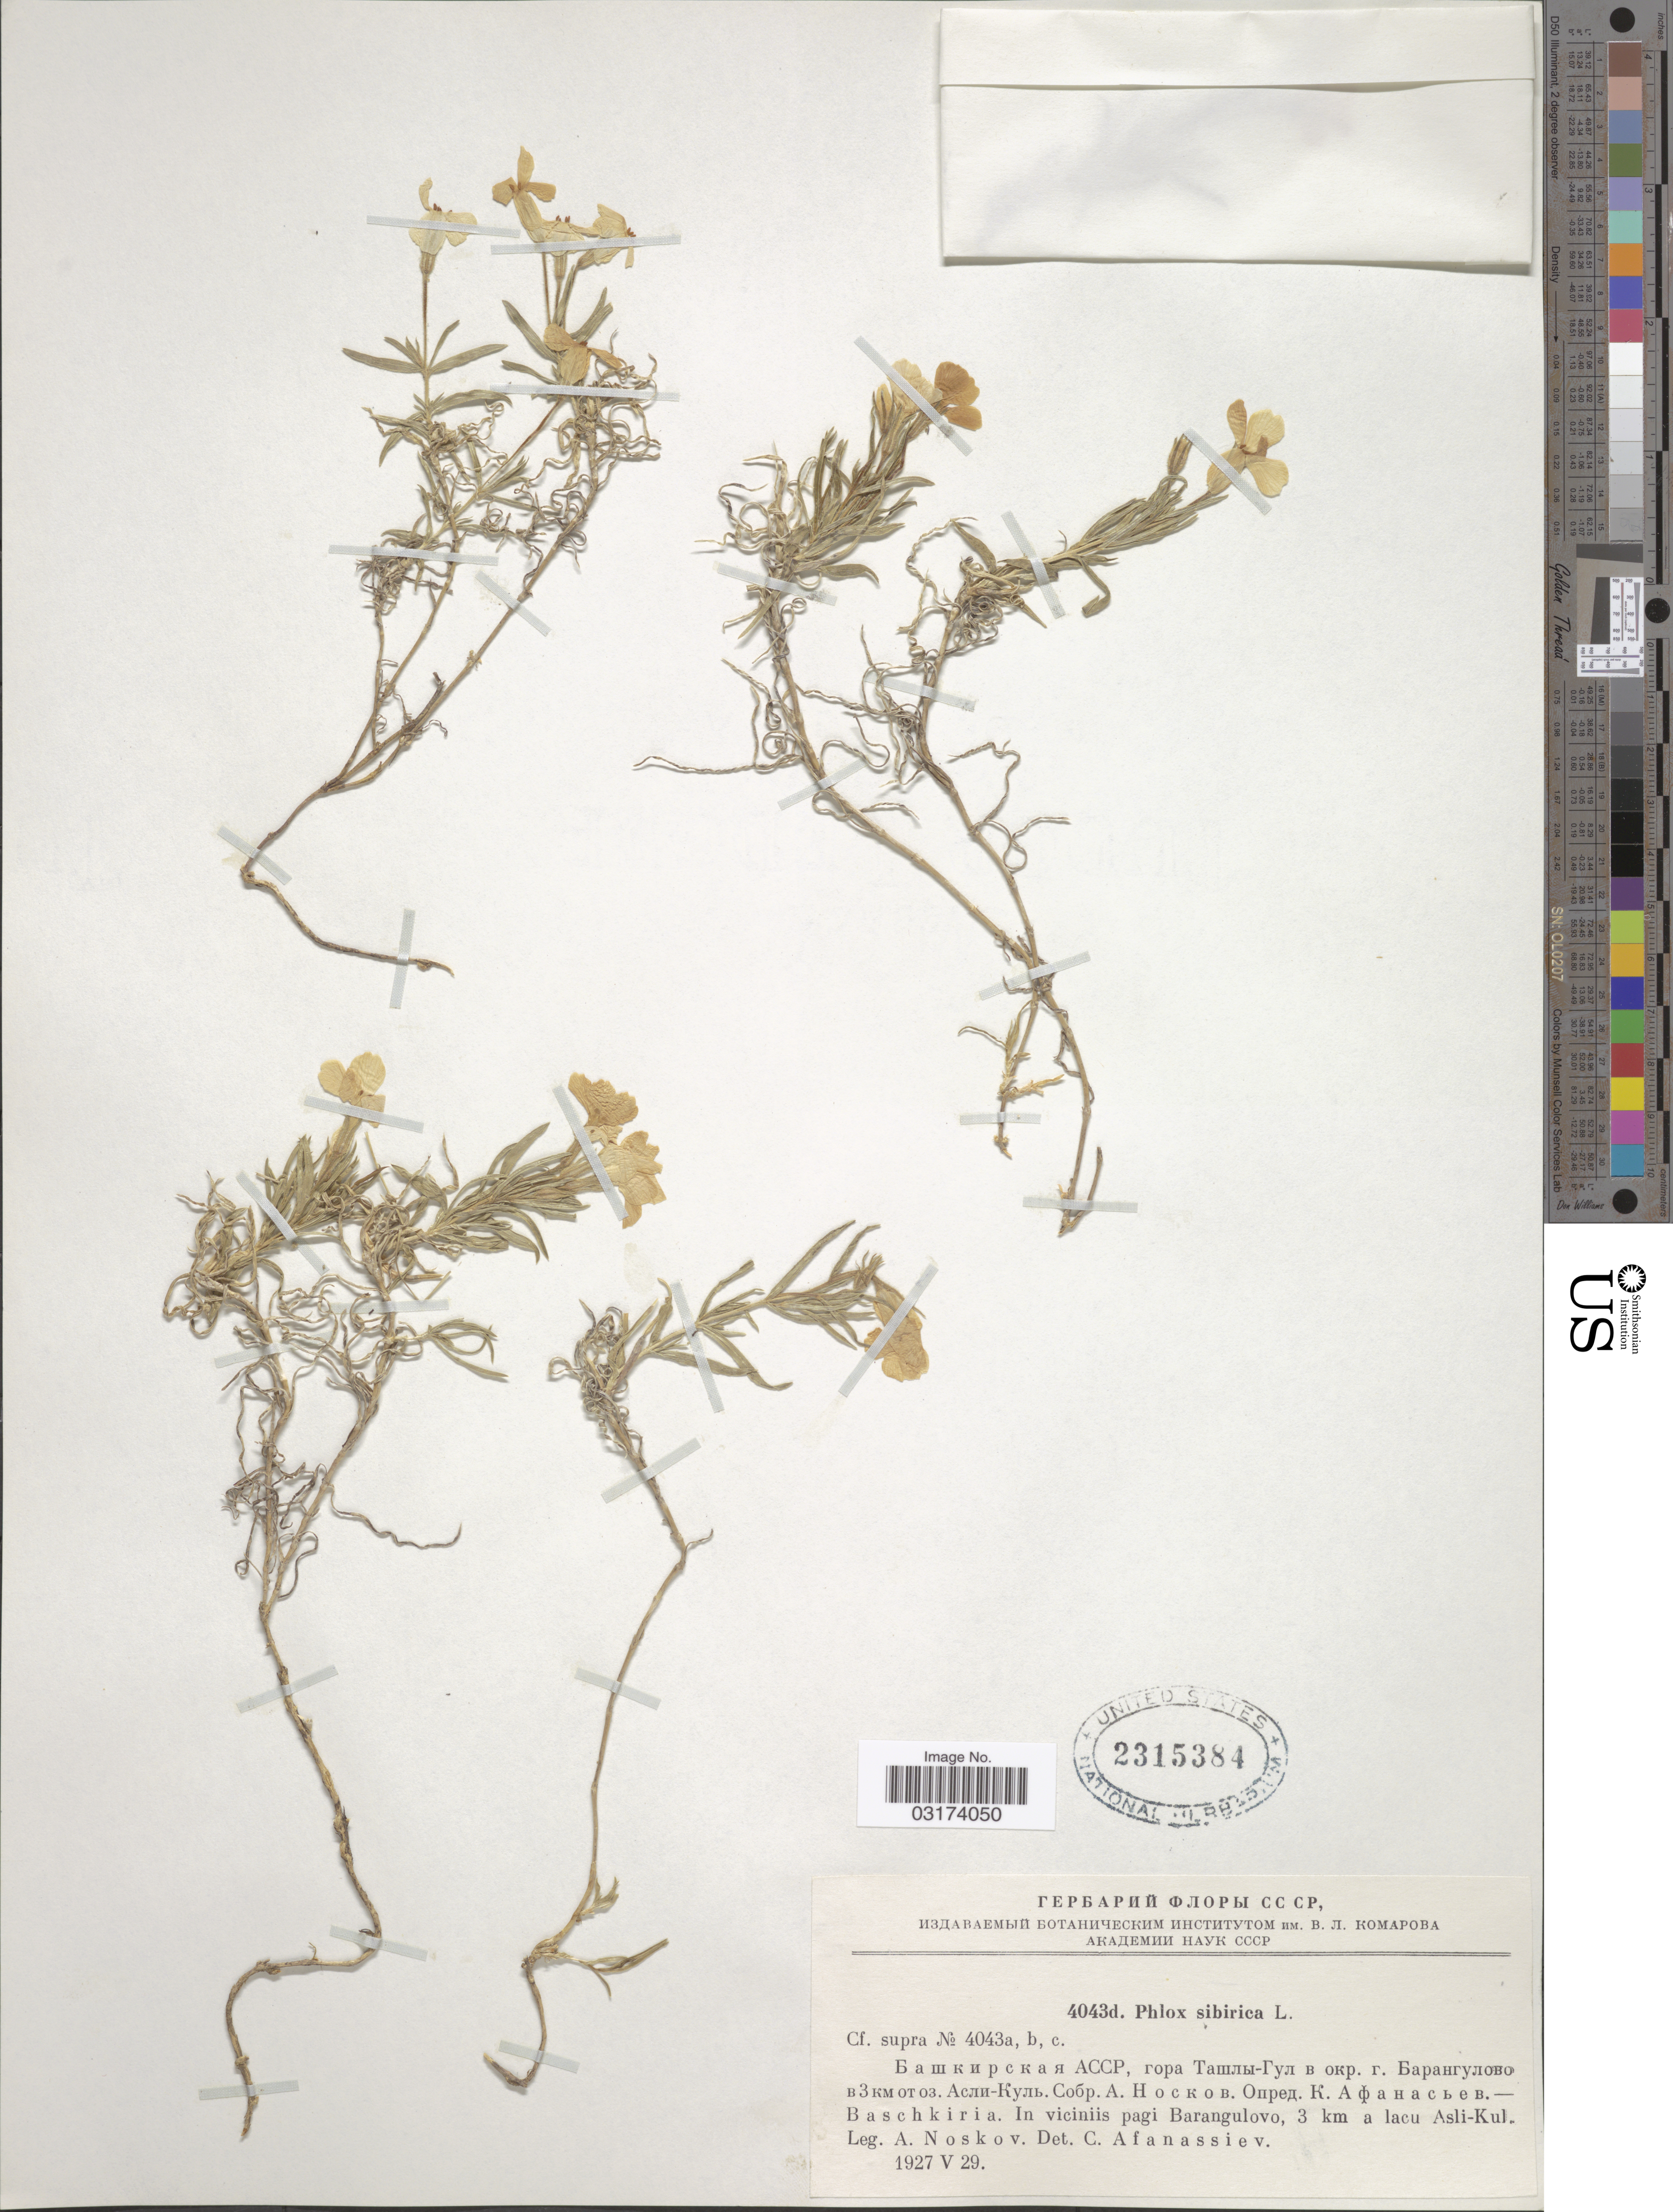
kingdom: Plantae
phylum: Tracheophyta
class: Magnoliopsida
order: Ericales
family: Polemoniaceae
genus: Phlox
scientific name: Phlox sibirica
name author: L.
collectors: A. Noskov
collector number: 4043d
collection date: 1927-05-29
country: Russian Federation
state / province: Orenburg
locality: Baschkiria. In viciniis pagi Barangulovo, 3 km a lacu Asli-Kul.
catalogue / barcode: US 2315384